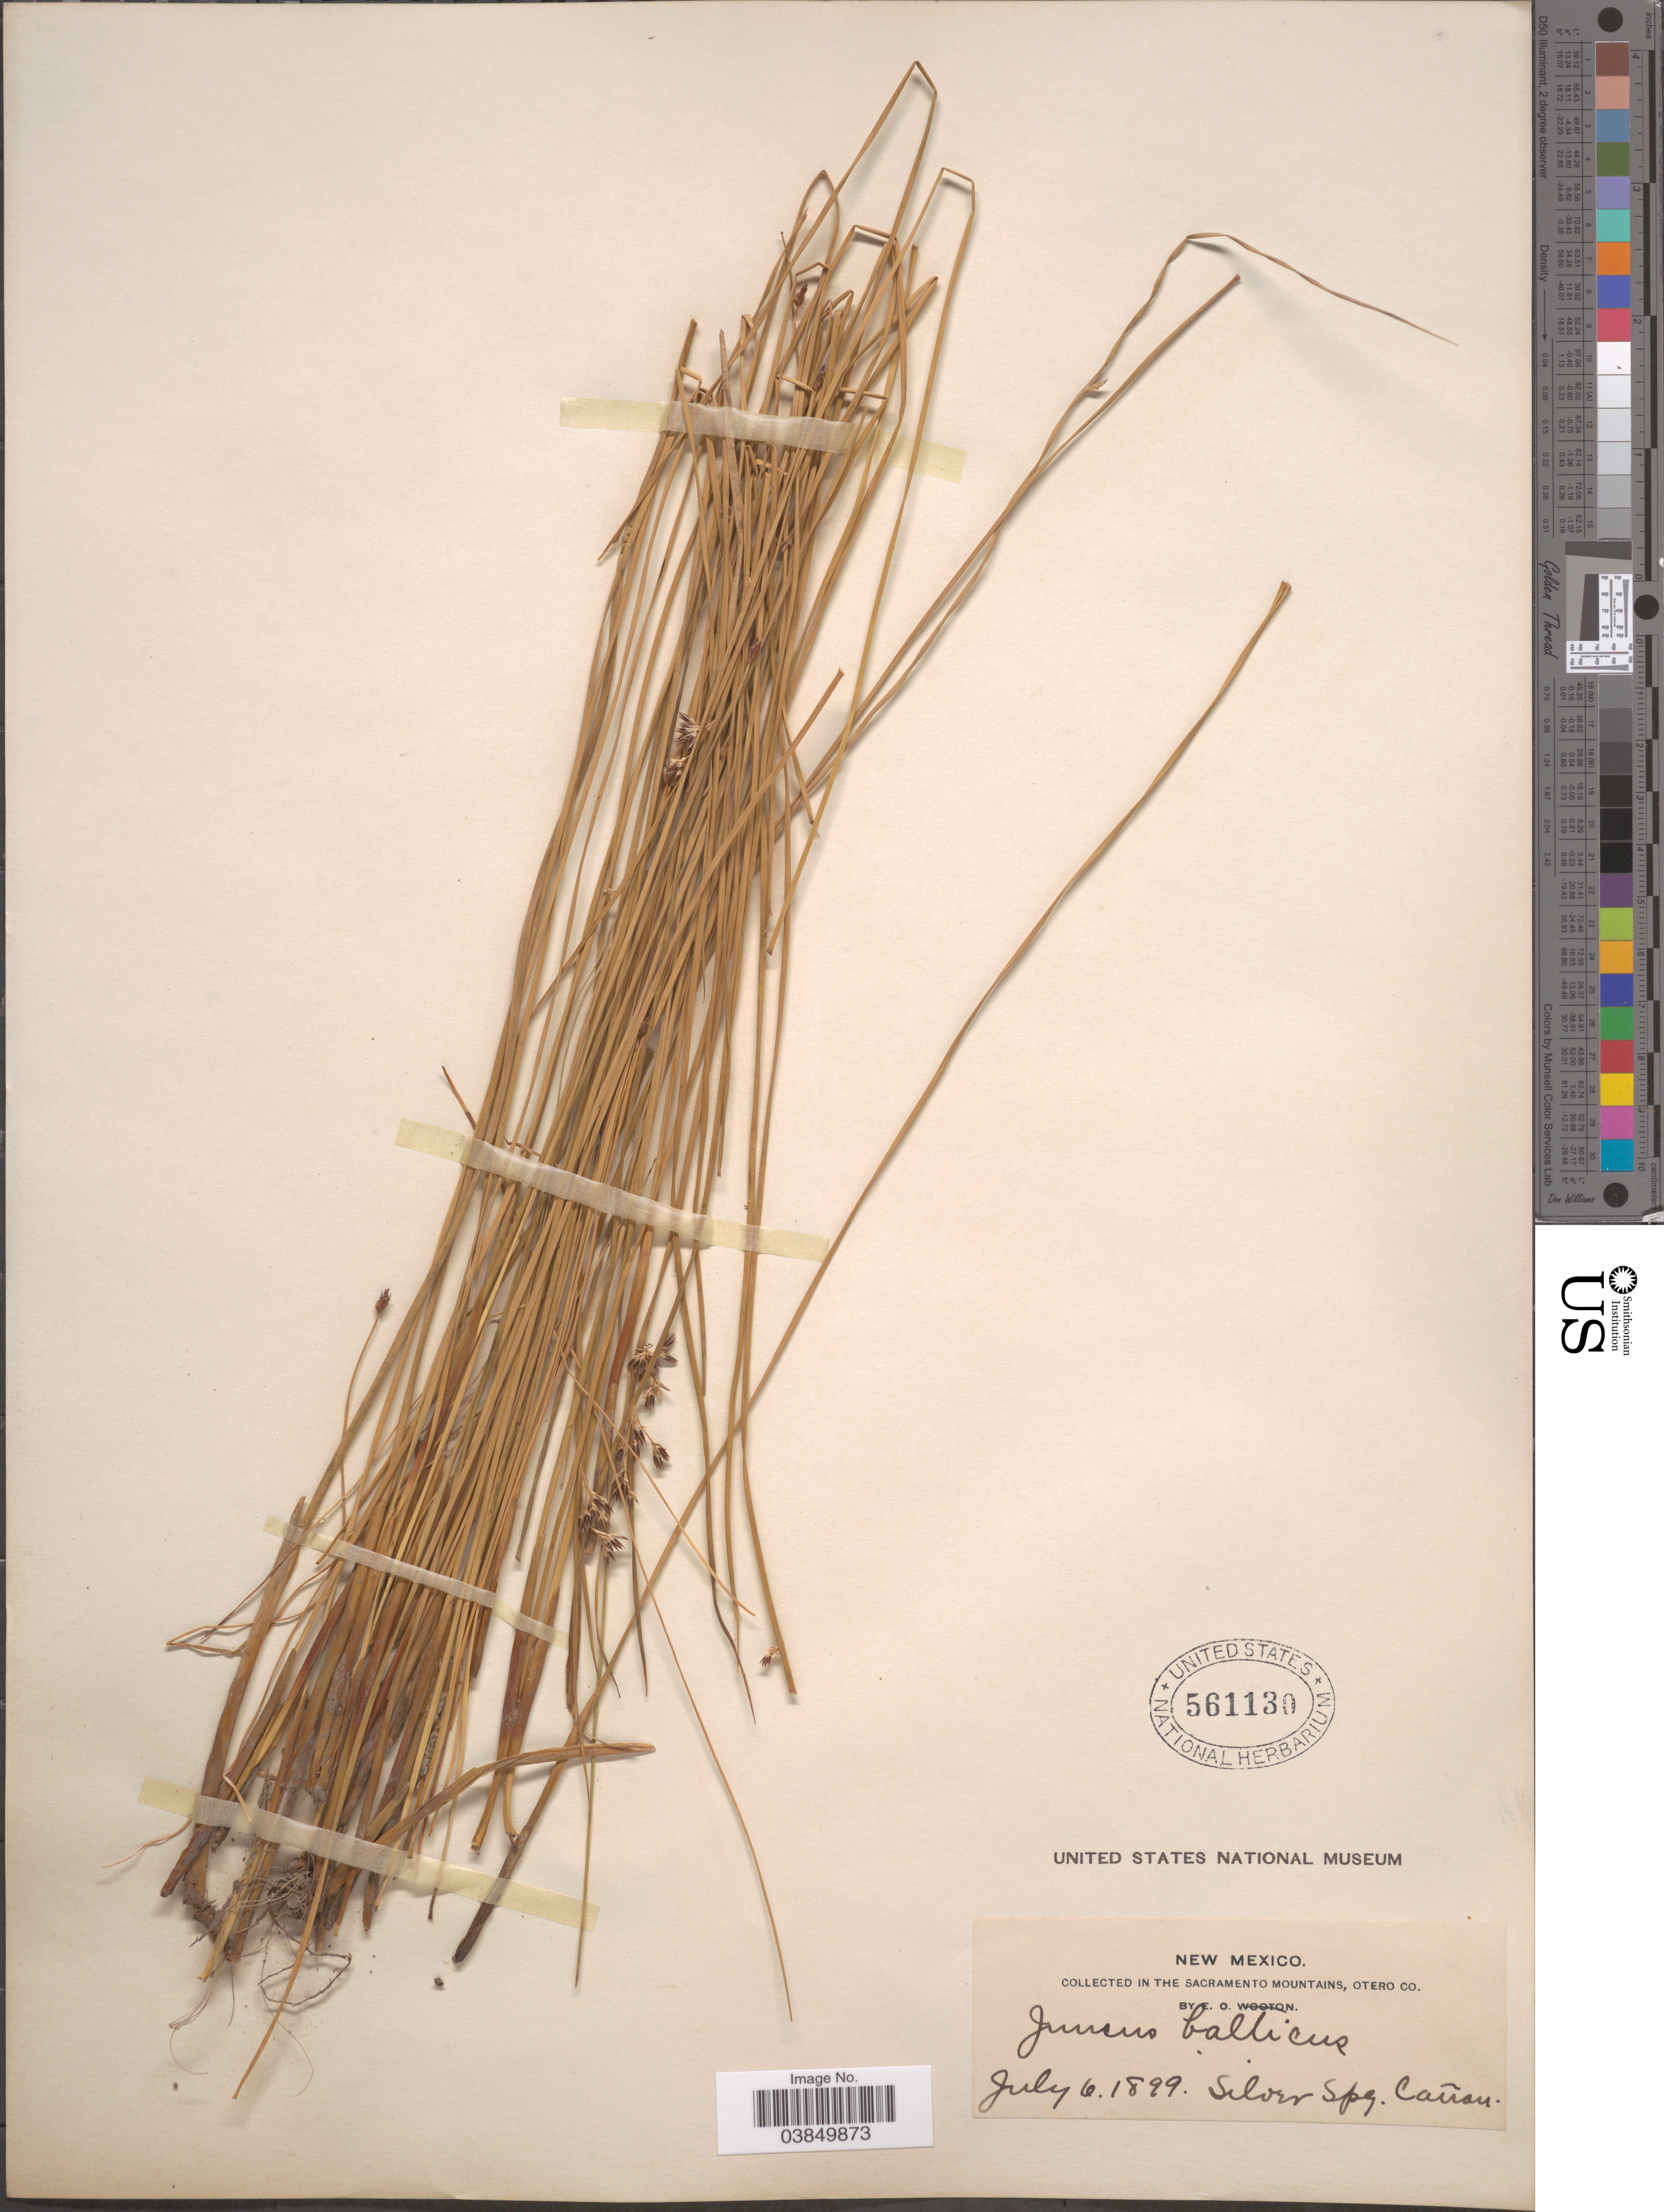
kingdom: Plantae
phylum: Tracheophyta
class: Liliopsida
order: Poales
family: Juncaceae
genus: Juncus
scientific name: Juncus balticus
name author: Willd.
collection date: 1899-07-06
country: United States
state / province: New Mexico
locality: In The Sacramento Mountains, Otero Co. Silver Spg. Cañon.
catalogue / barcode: US 561130